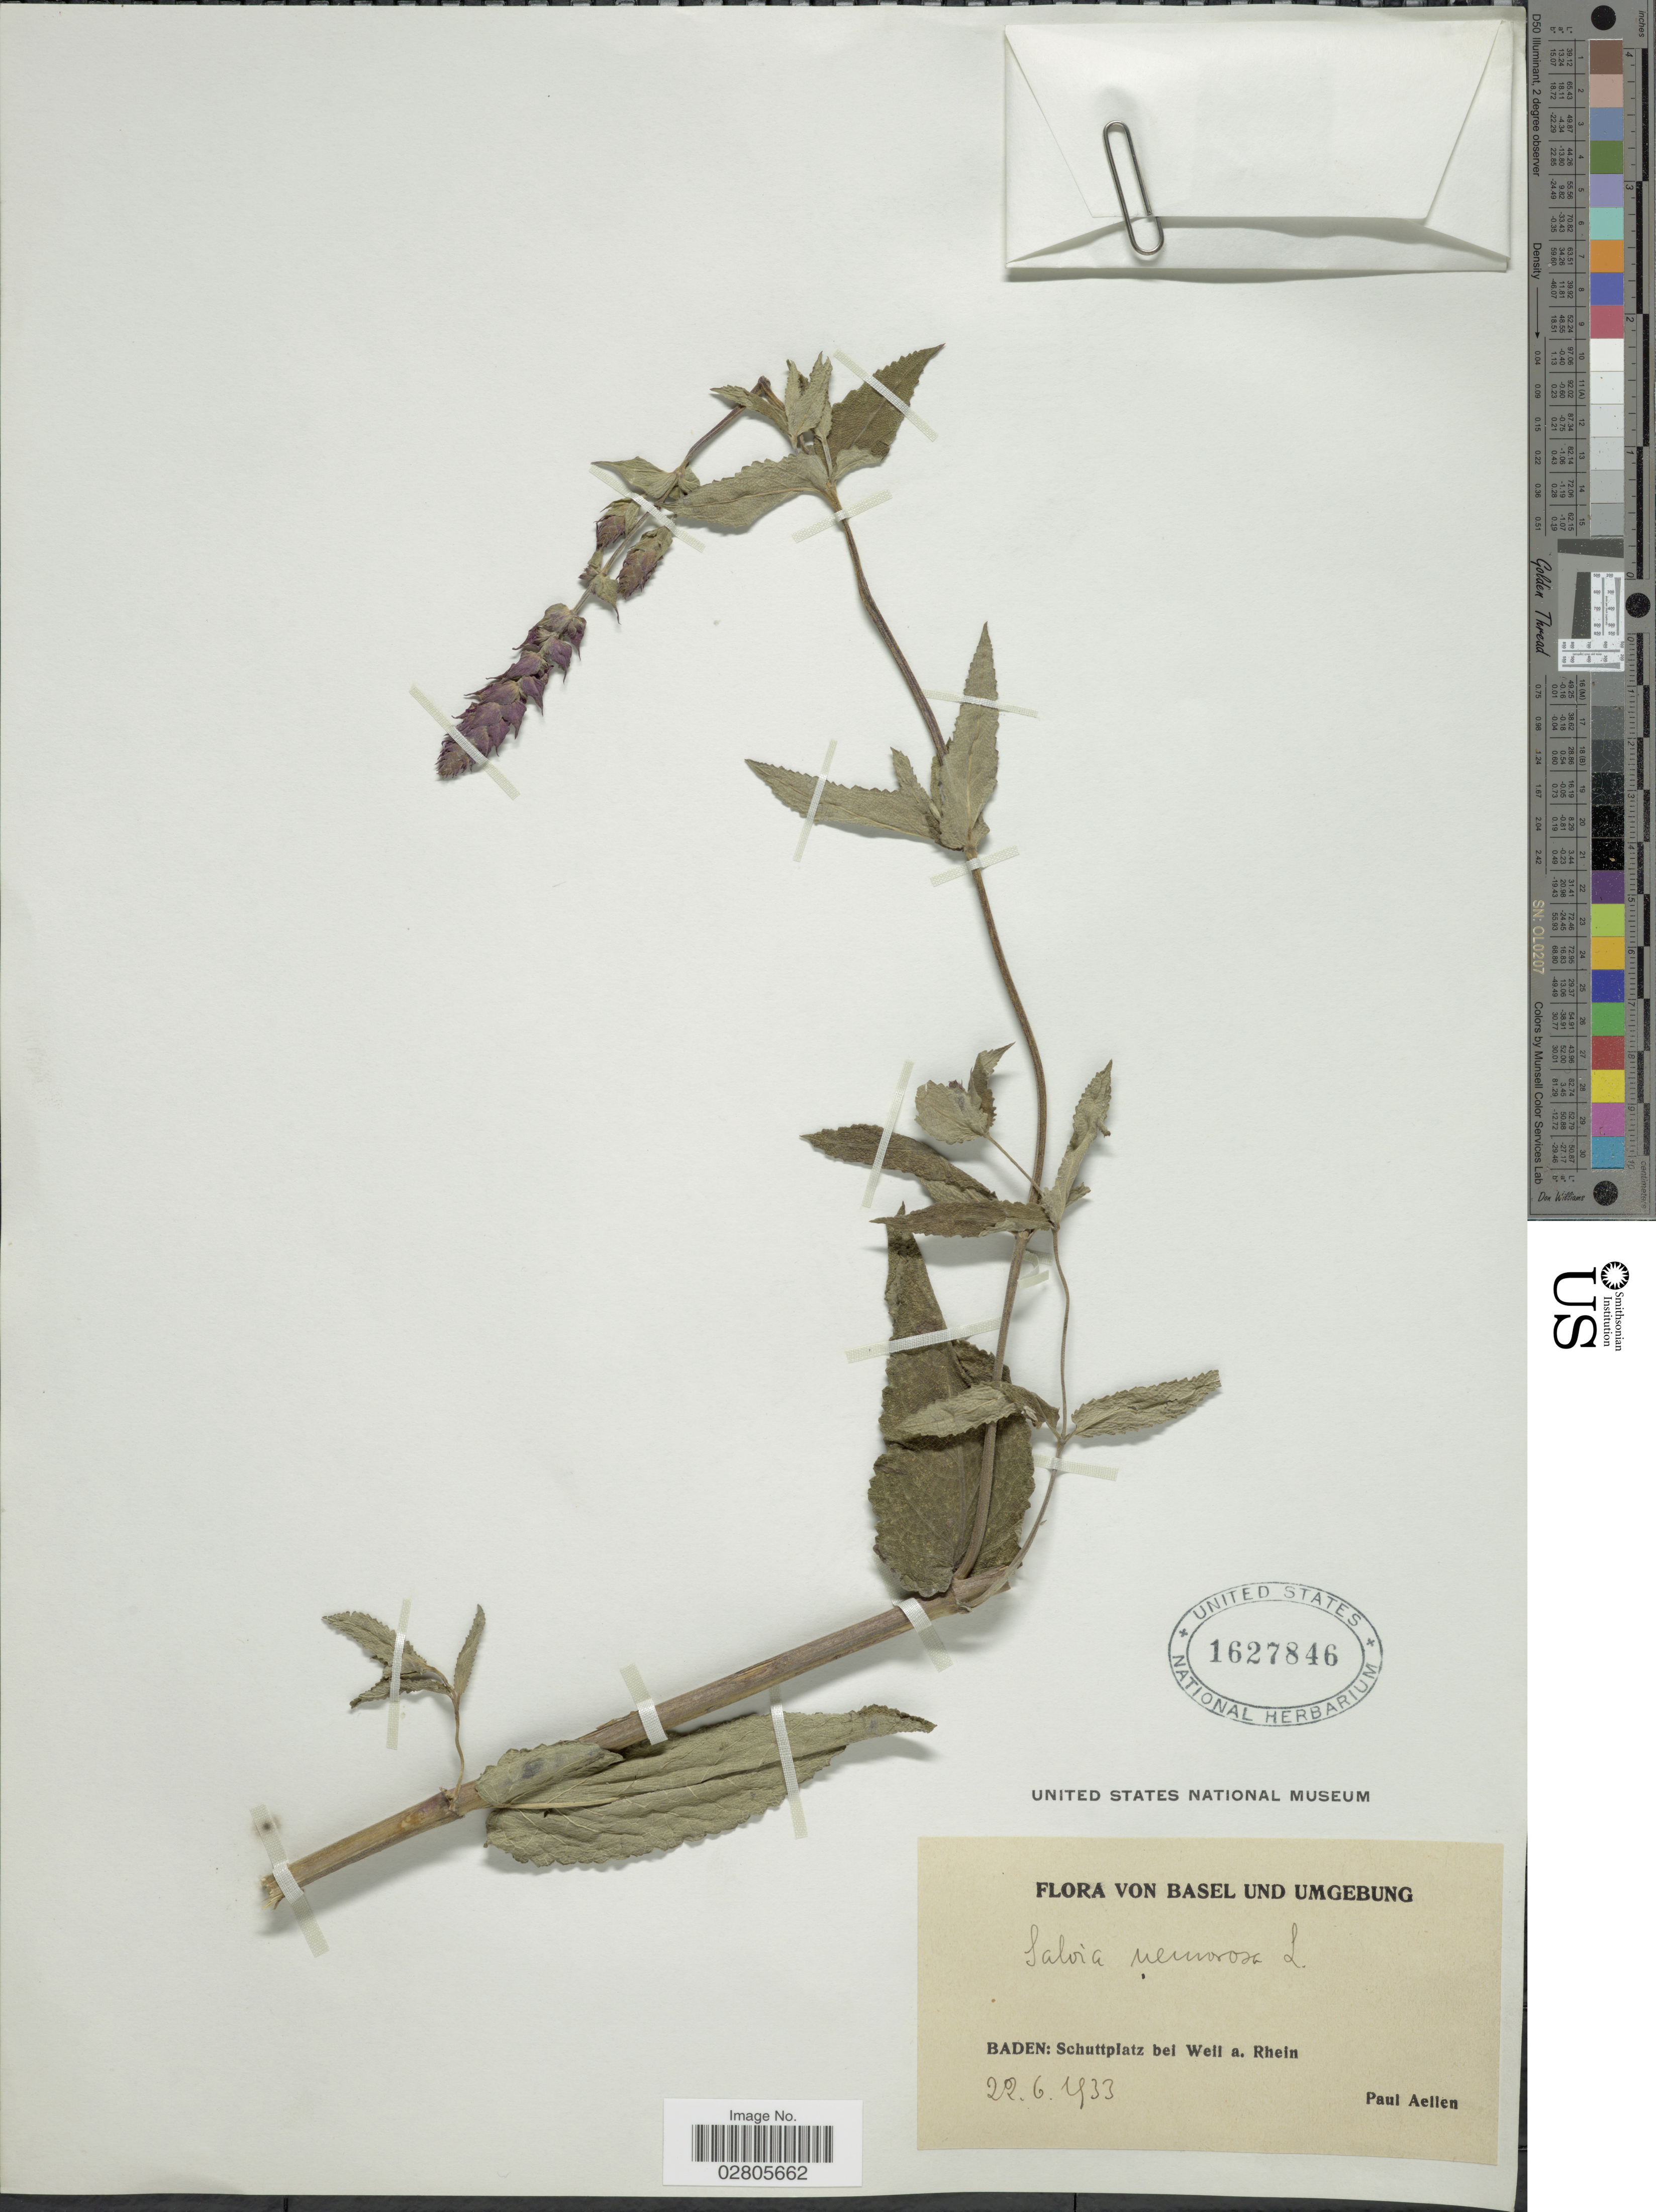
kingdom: Plantae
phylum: Tracheophyta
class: Magnoliopsida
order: Lamiales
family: Lamiaceae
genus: Salvia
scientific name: Salvia nemorosa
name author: L.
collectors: P. Aellen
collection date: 1933-06-22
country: Germany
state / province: Baden-Württemberg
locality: Basel und Umgebung. Baden: Schuttplatz bei Weil a. Rhein.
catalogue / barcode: US 1627846